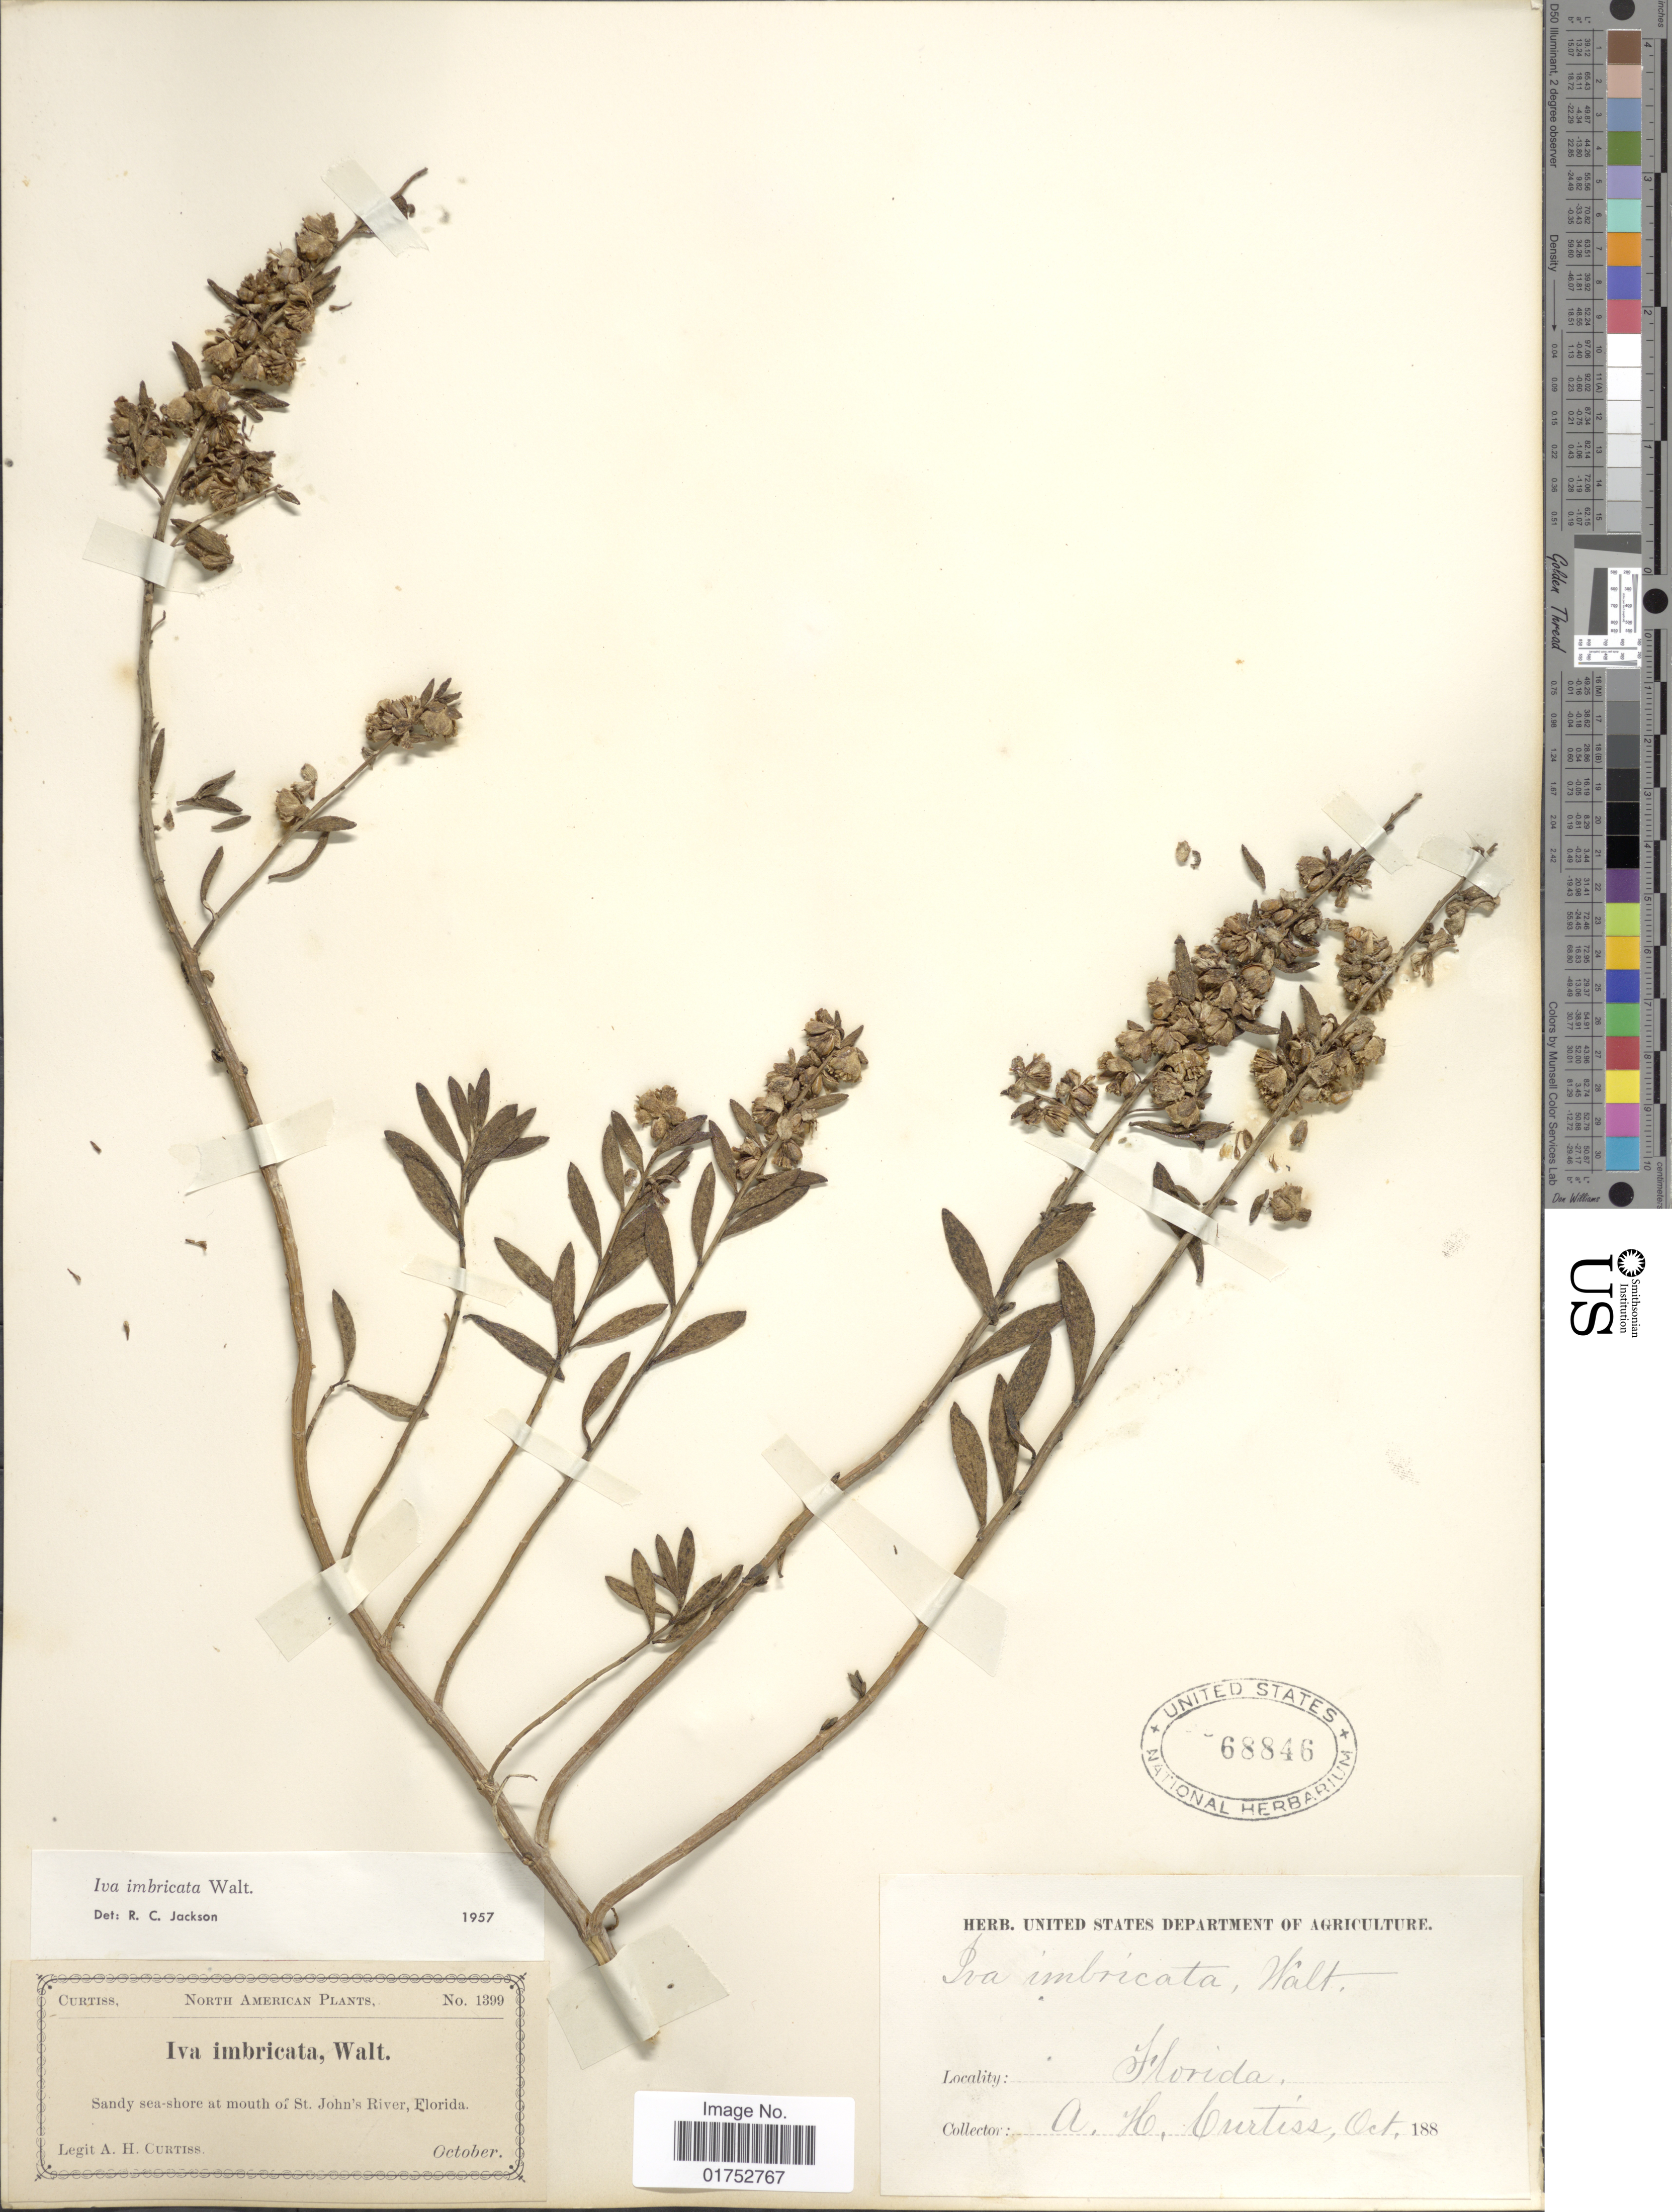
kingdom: Plantae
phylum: Tracheophyta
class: Magnoliopsida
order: Asterales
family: Asteraceae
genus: Iva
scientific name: Iva imbricata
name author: Walter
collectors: A. H. Curtiss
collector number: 1399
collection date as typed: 188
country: United States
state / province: Florida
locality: North America, mouth of St. John's River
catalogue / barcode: US 68846